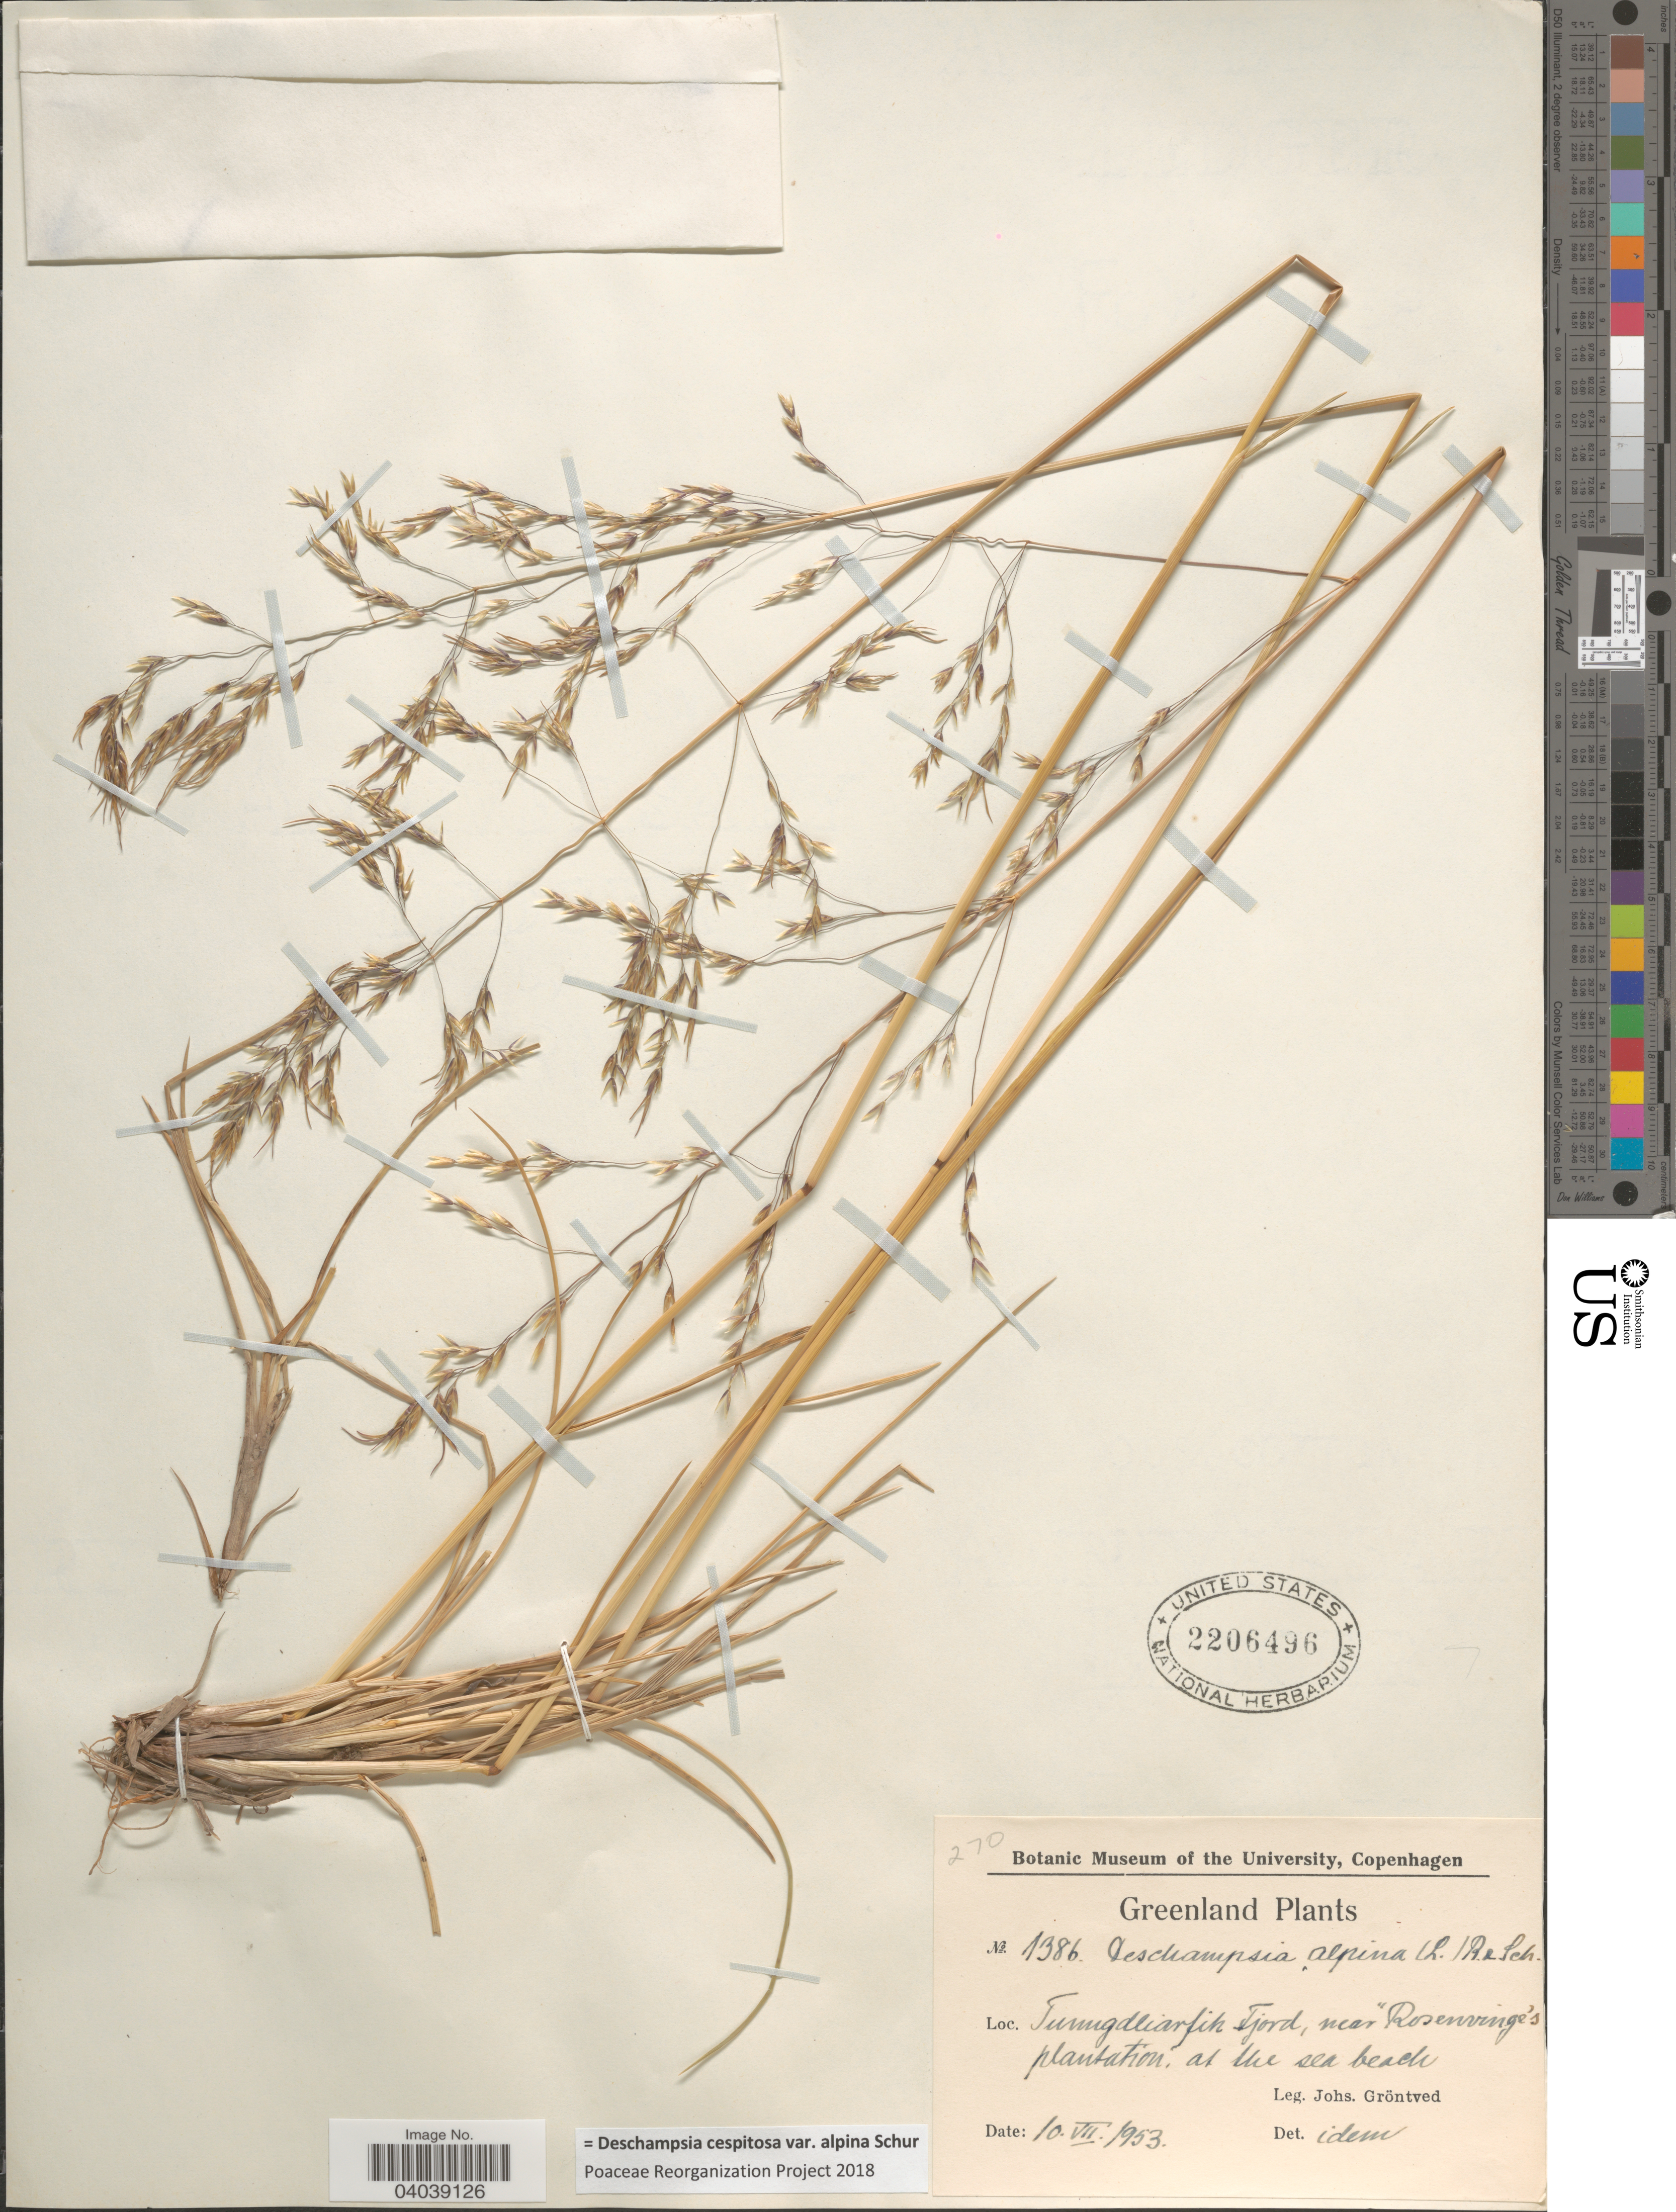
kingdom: Plantae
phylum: Tracheophyta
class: Liliopsida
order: Poales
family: Poaceae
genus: Deschampsia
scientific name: Deschampsia cespitosa var. alpina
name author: Vasey ex W.J. Beal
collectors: J. Grøntved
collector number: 1386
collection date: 1953-07-10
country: Greenland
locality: Tumgdliarfih Fjord, near Rosenvinge's plantation, at the sea beach.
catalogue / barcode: US 2206496